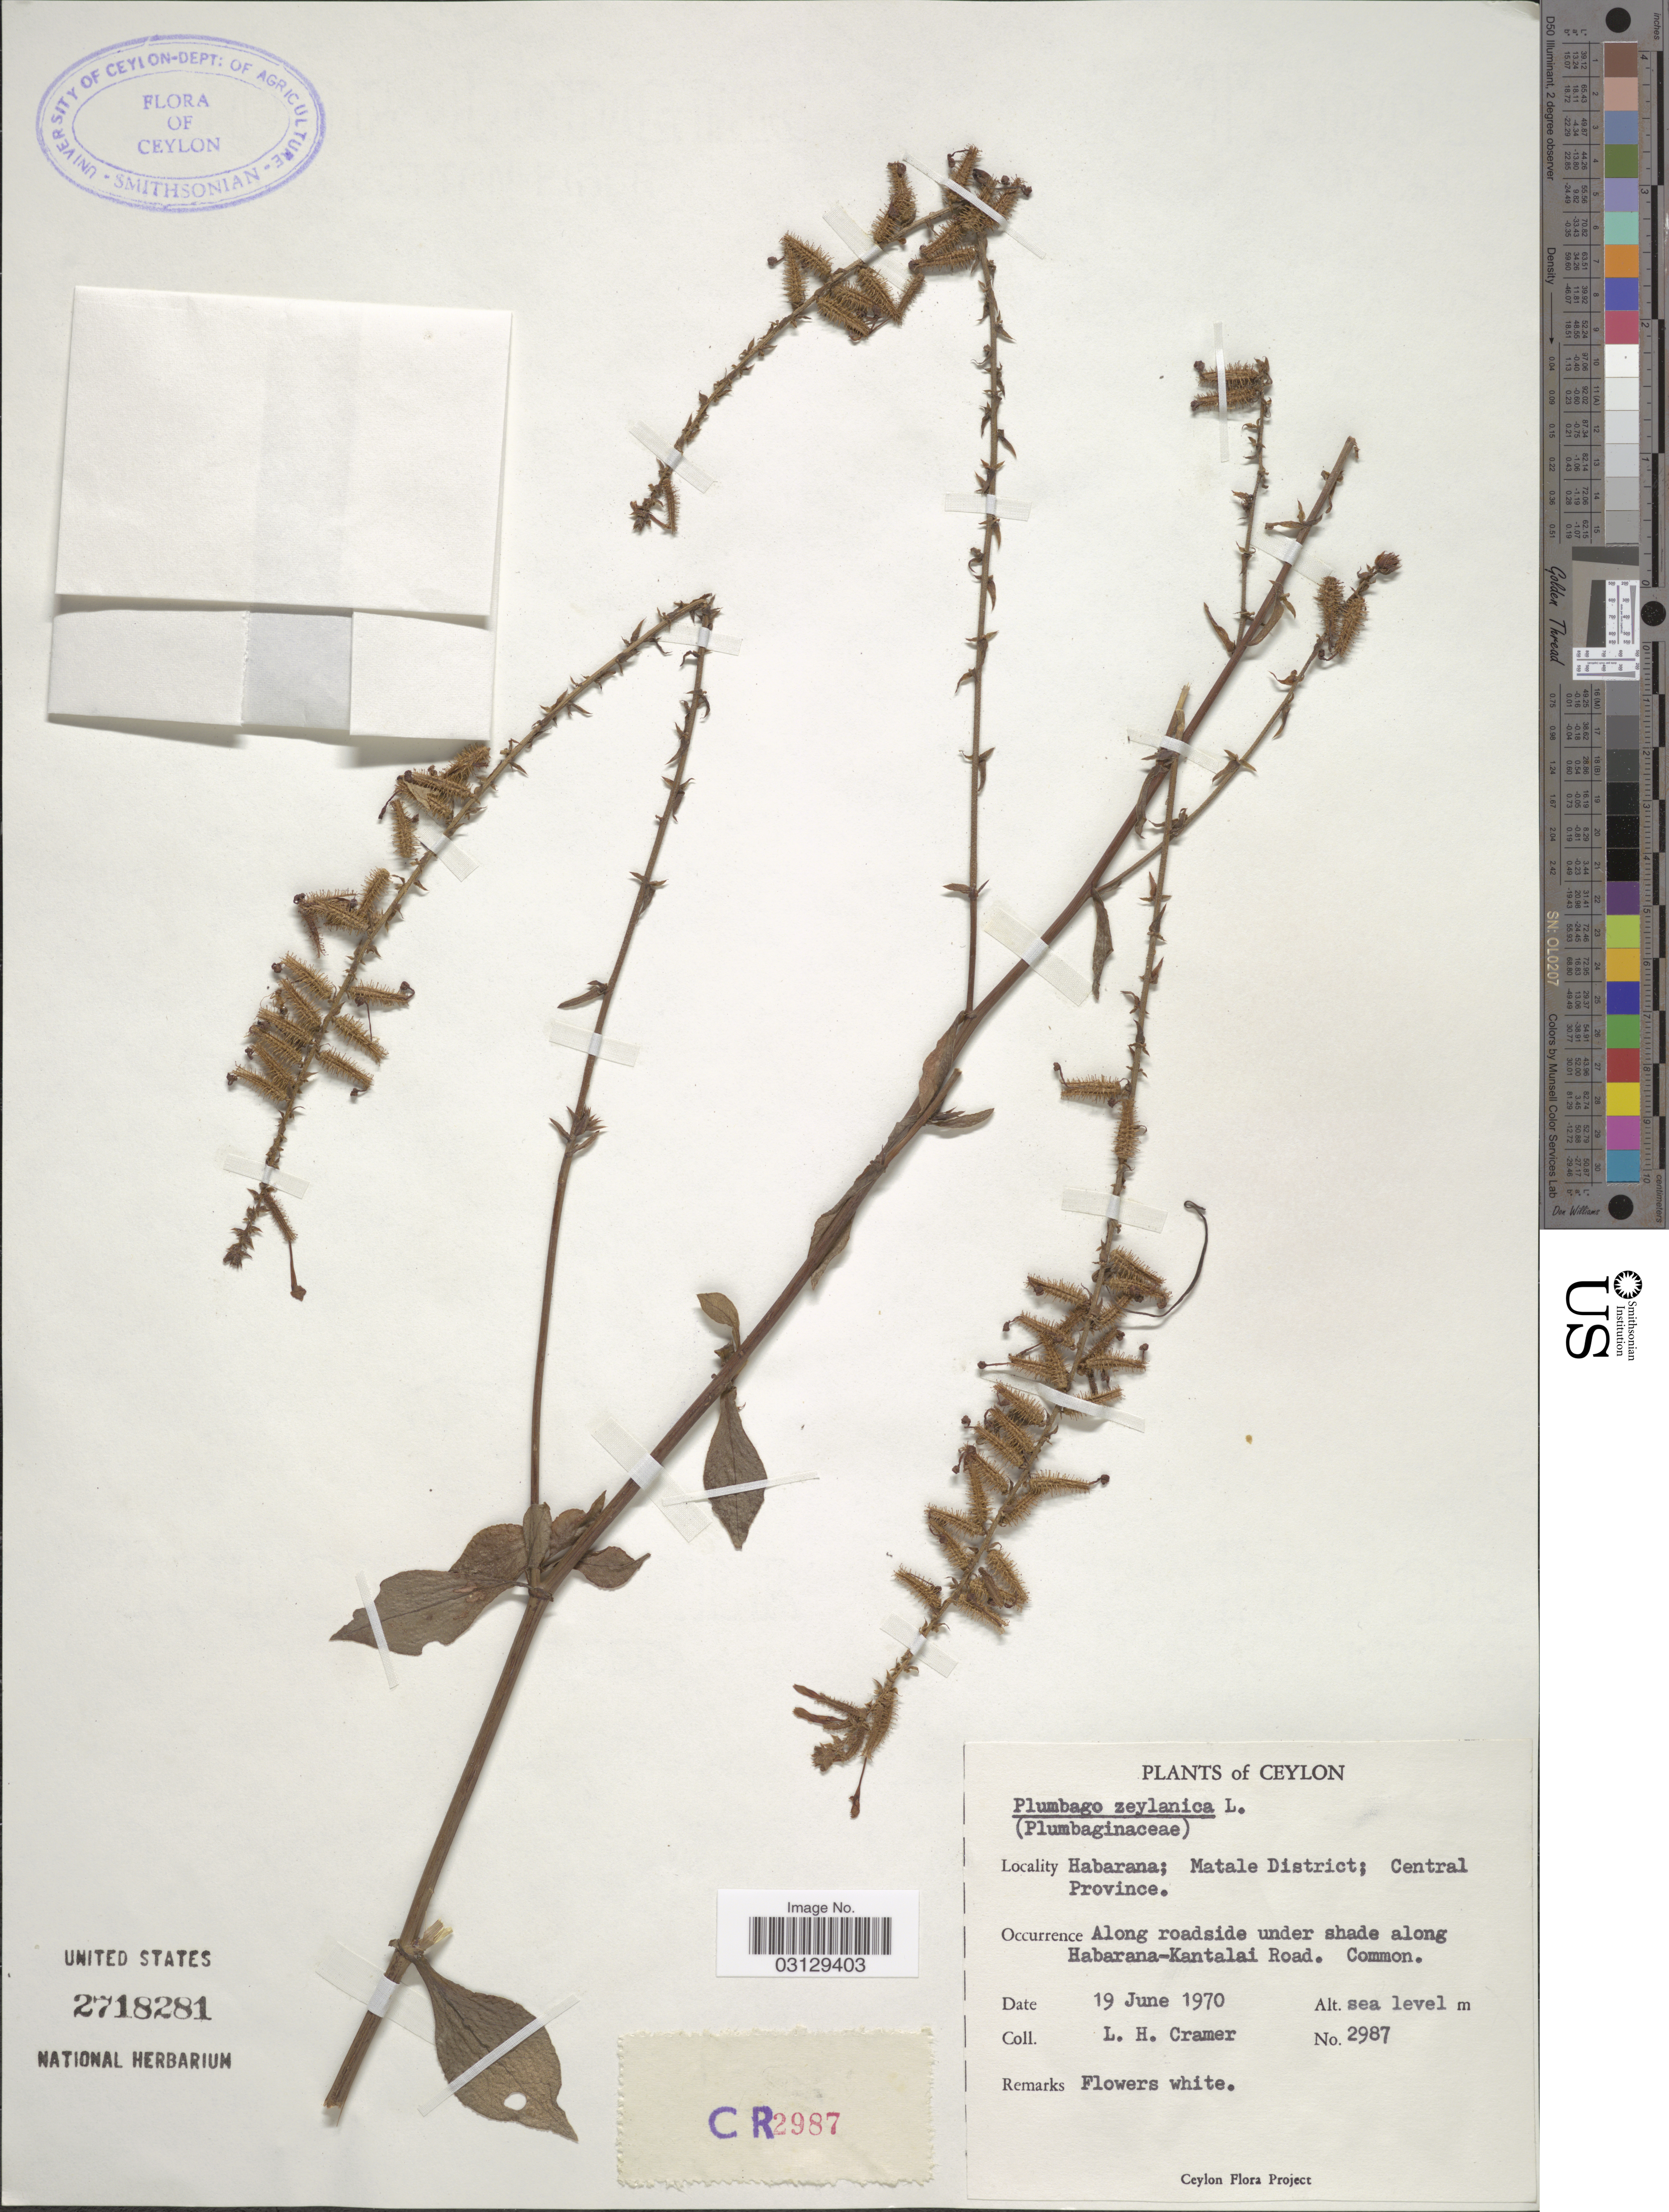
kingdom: Plantae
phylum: Tracheophyta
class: Magnoliopsida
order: Caryophyllales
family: Plumbaginaceae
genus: Plumbago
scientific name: Plumbago zeylanica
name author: L.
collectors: L. H. Cramer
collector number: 2987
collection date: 1970-06-19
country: Sri Lanka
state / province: Central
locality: Ceylon. Habarana; Matale District. Along roadside under shade along Habarana-Kantalai Road.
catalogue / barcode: US 2718281